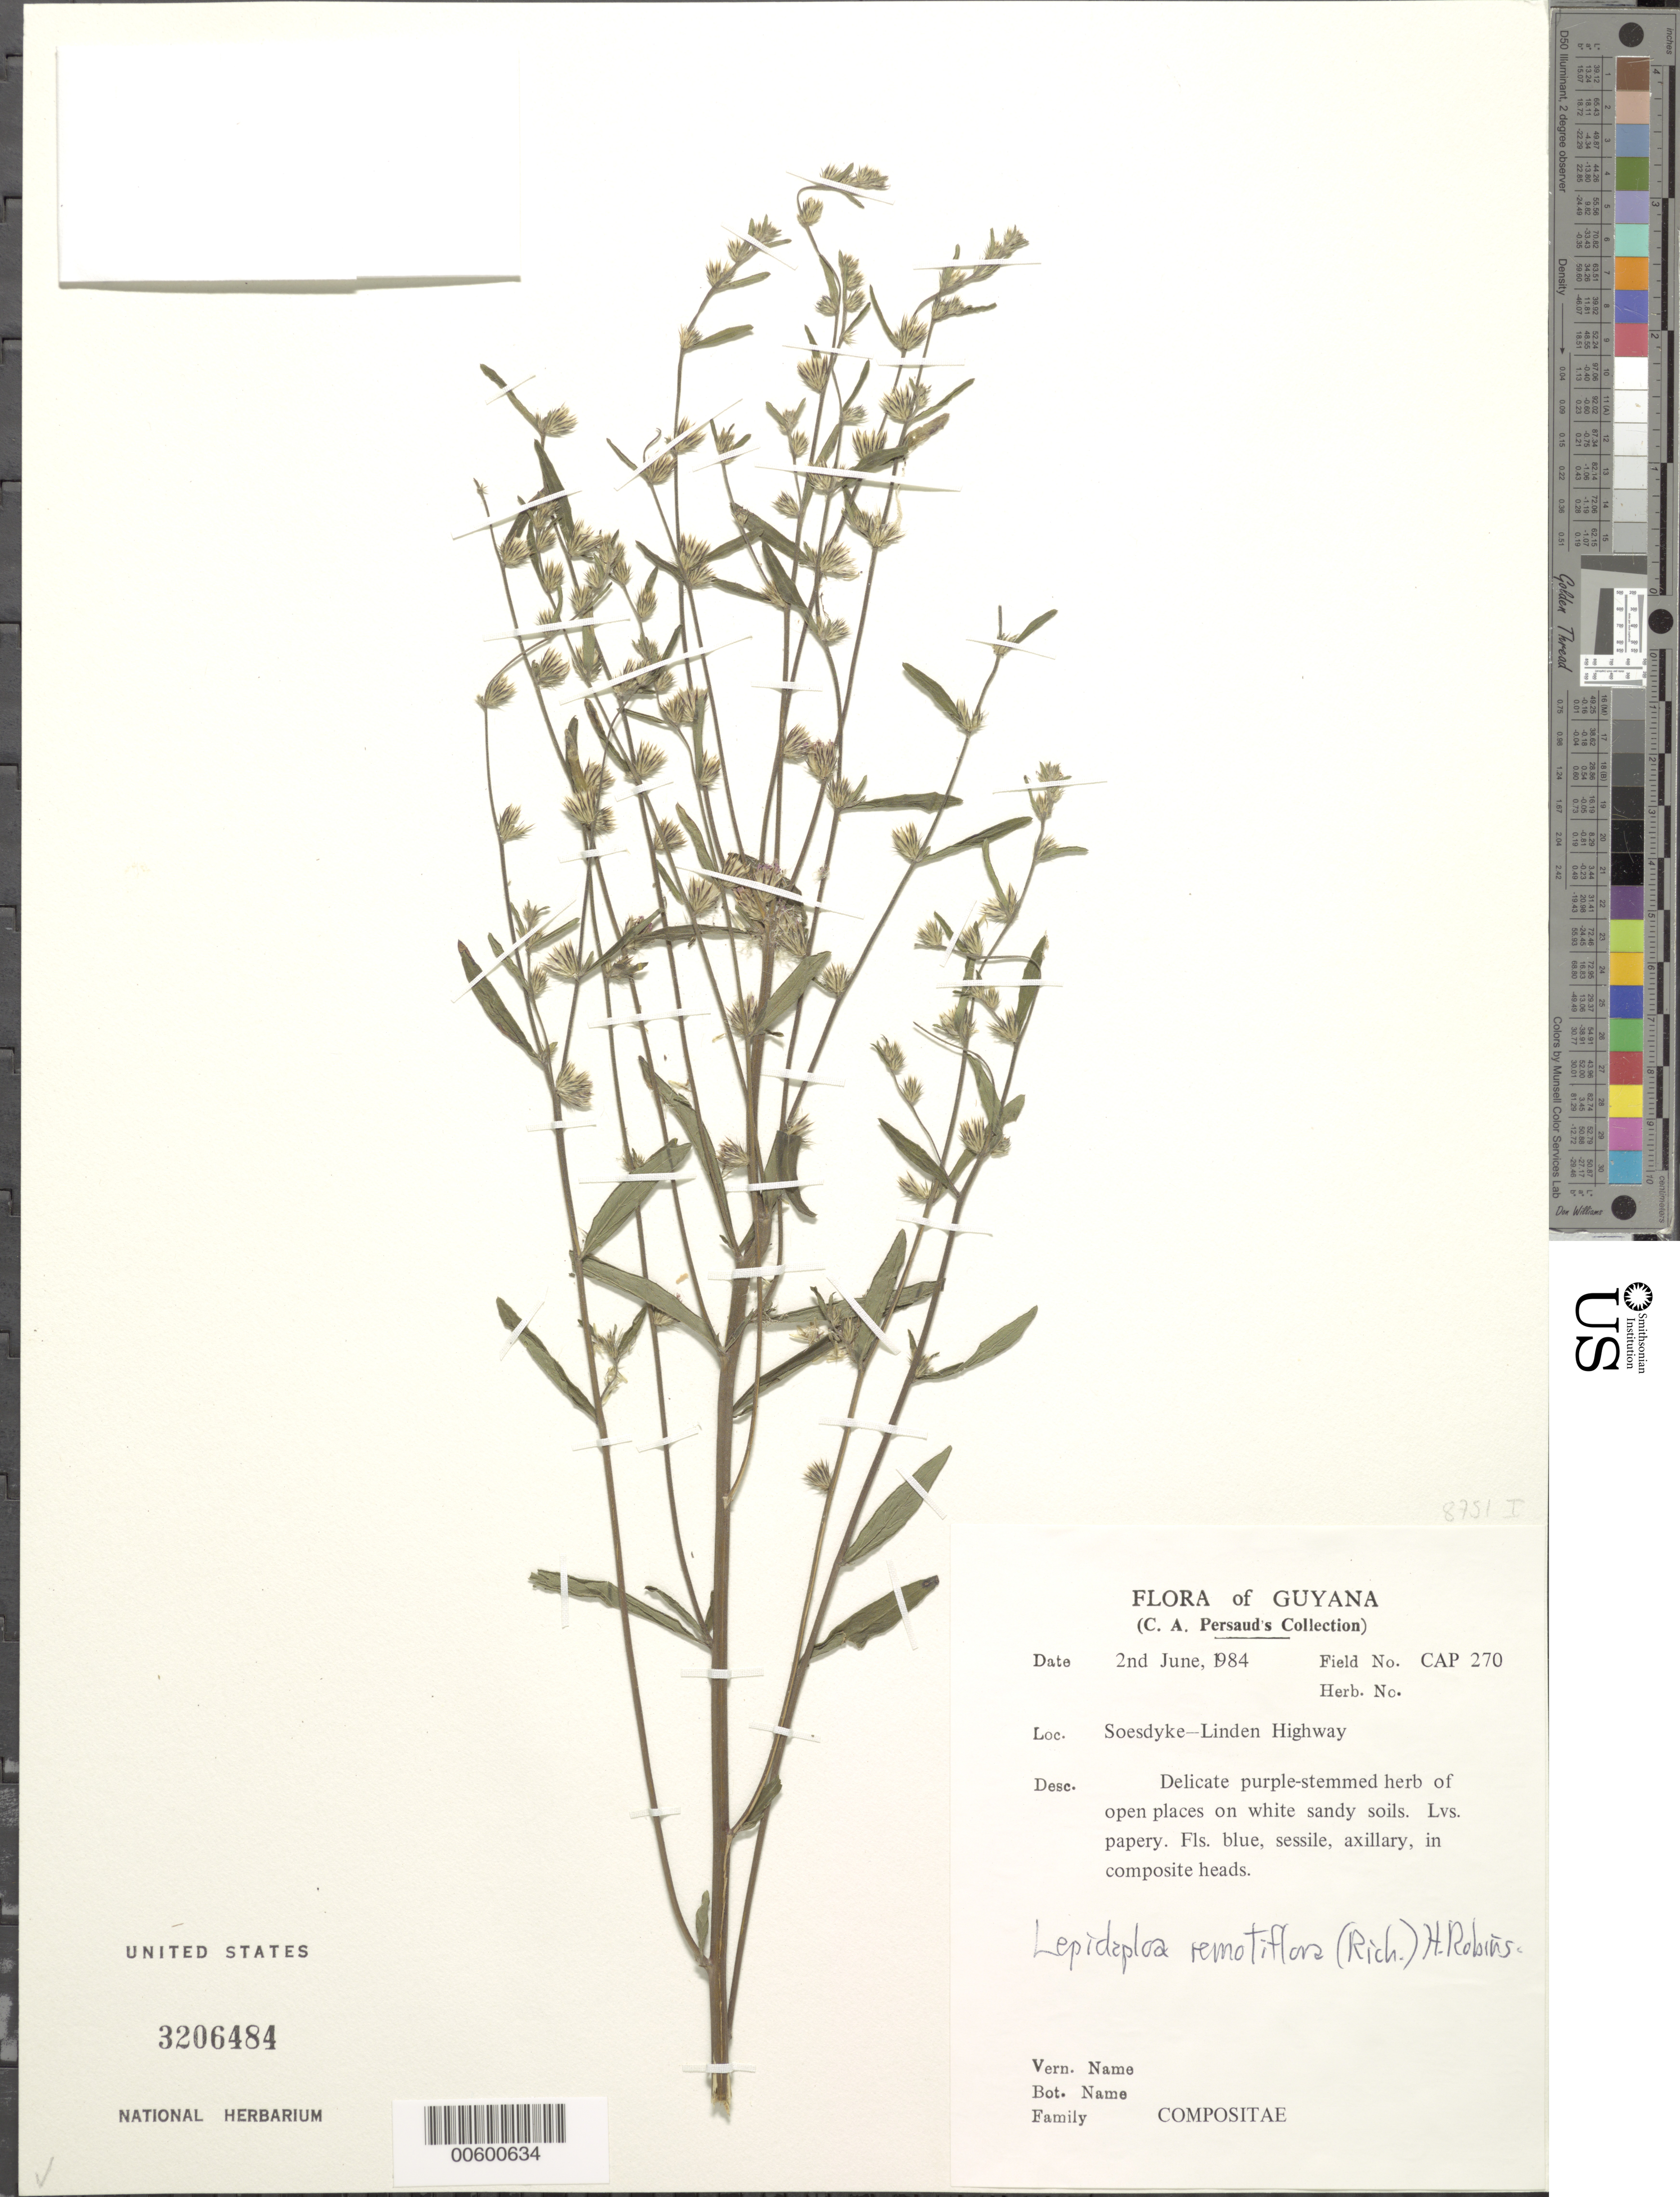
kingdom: Plantae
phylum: Tracheophyta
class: Magnoliopsida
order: Asterales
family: Asteraceae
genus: Lepidaploa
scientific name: Lepidaploa remotiflora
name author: (Rich.) H. Rob.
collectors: A. Persaud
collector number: CAP 270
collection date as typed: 2-Jun-84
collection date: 1984-06-02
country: Guyana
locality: Soesdyke- Linden Highway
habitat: Open places on white sandy soil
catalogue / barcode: US 3206484